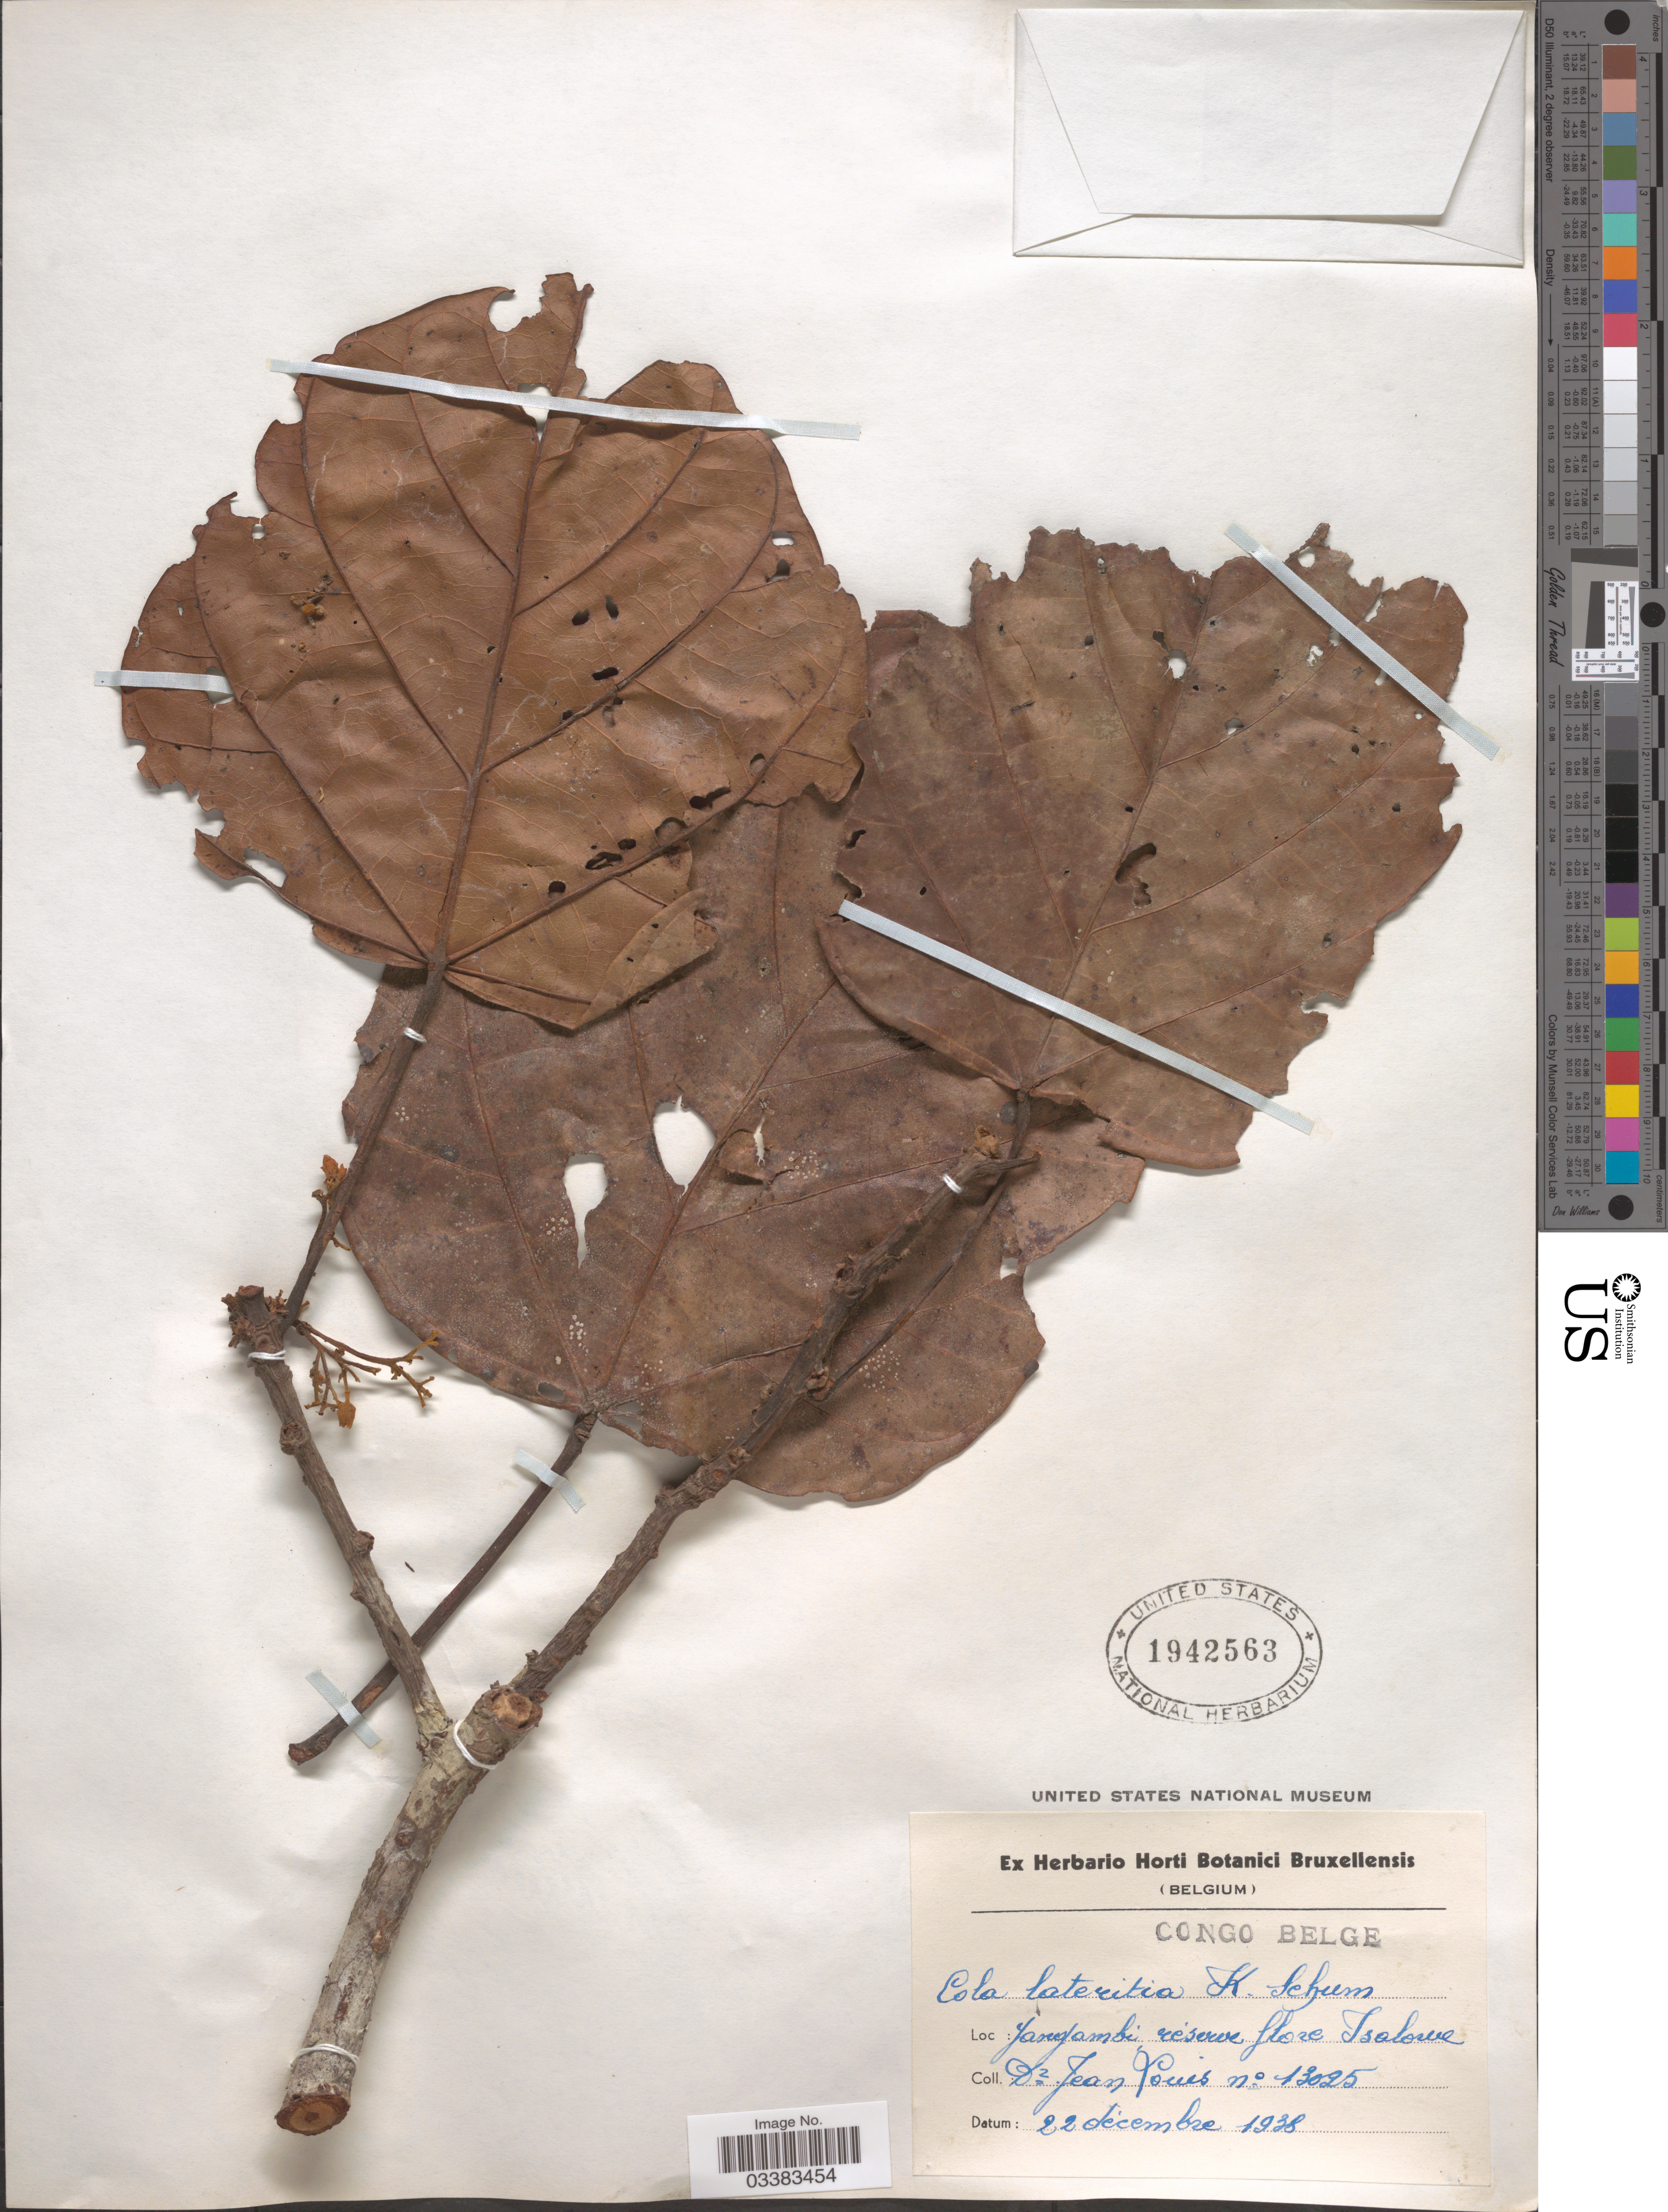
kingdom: Plantae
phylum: Tracheophyta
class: Magnoliopsida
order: Malvales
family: Malvaceae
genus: Cola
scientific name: Cola lateritia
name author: K. Schum.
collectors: J. Louis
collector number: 13025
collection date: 1938-12-22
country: Congo, Democratic Republic of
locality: Congo Belge. Yangambi réserve flore Isalowe.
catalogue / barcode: US 1942563